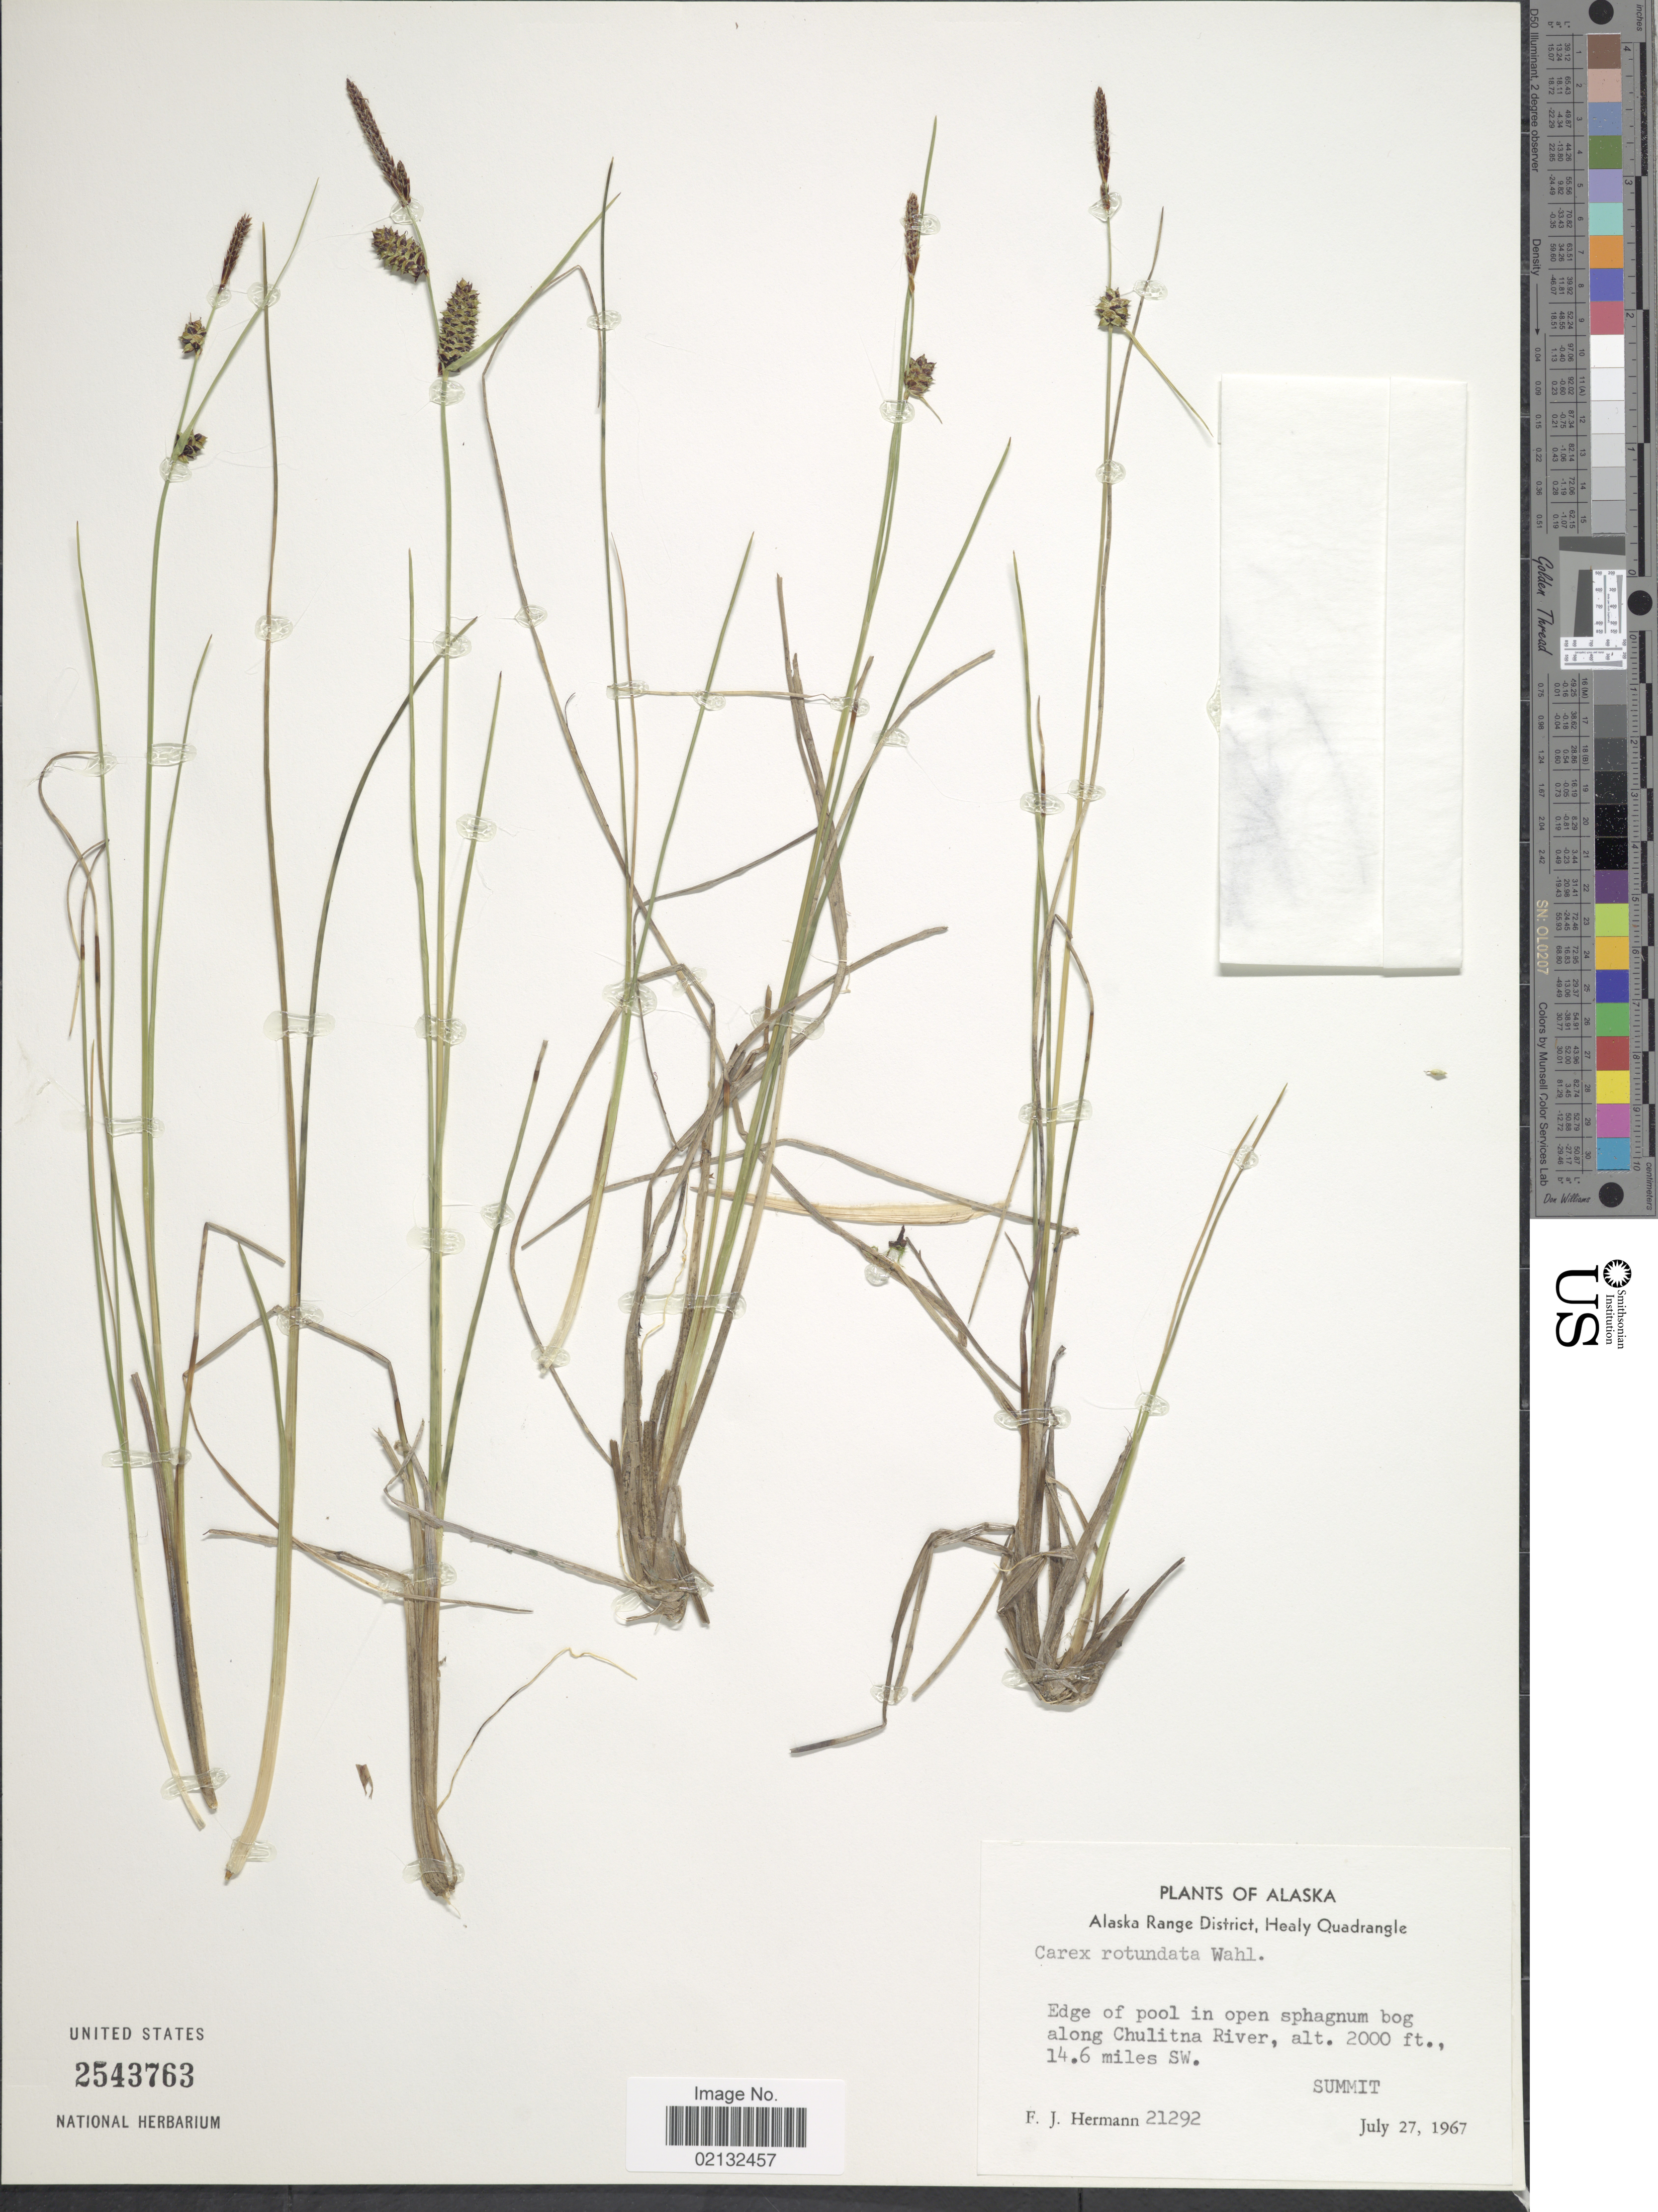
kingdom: Plantae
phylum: Tracheophyta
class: Liliopsida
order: Poales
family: Cyperaceae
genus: Carex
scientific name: Carex rotundata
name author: Wahlenb.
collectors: F. J. Hermann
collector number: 21292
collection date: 1967-07-27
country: United States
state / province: Alaska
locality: Alaska Range District, Healy Quadrangle. Along Chulitna River, 14.6 miles SW. Summit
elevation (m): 610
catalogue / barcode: US 2543763